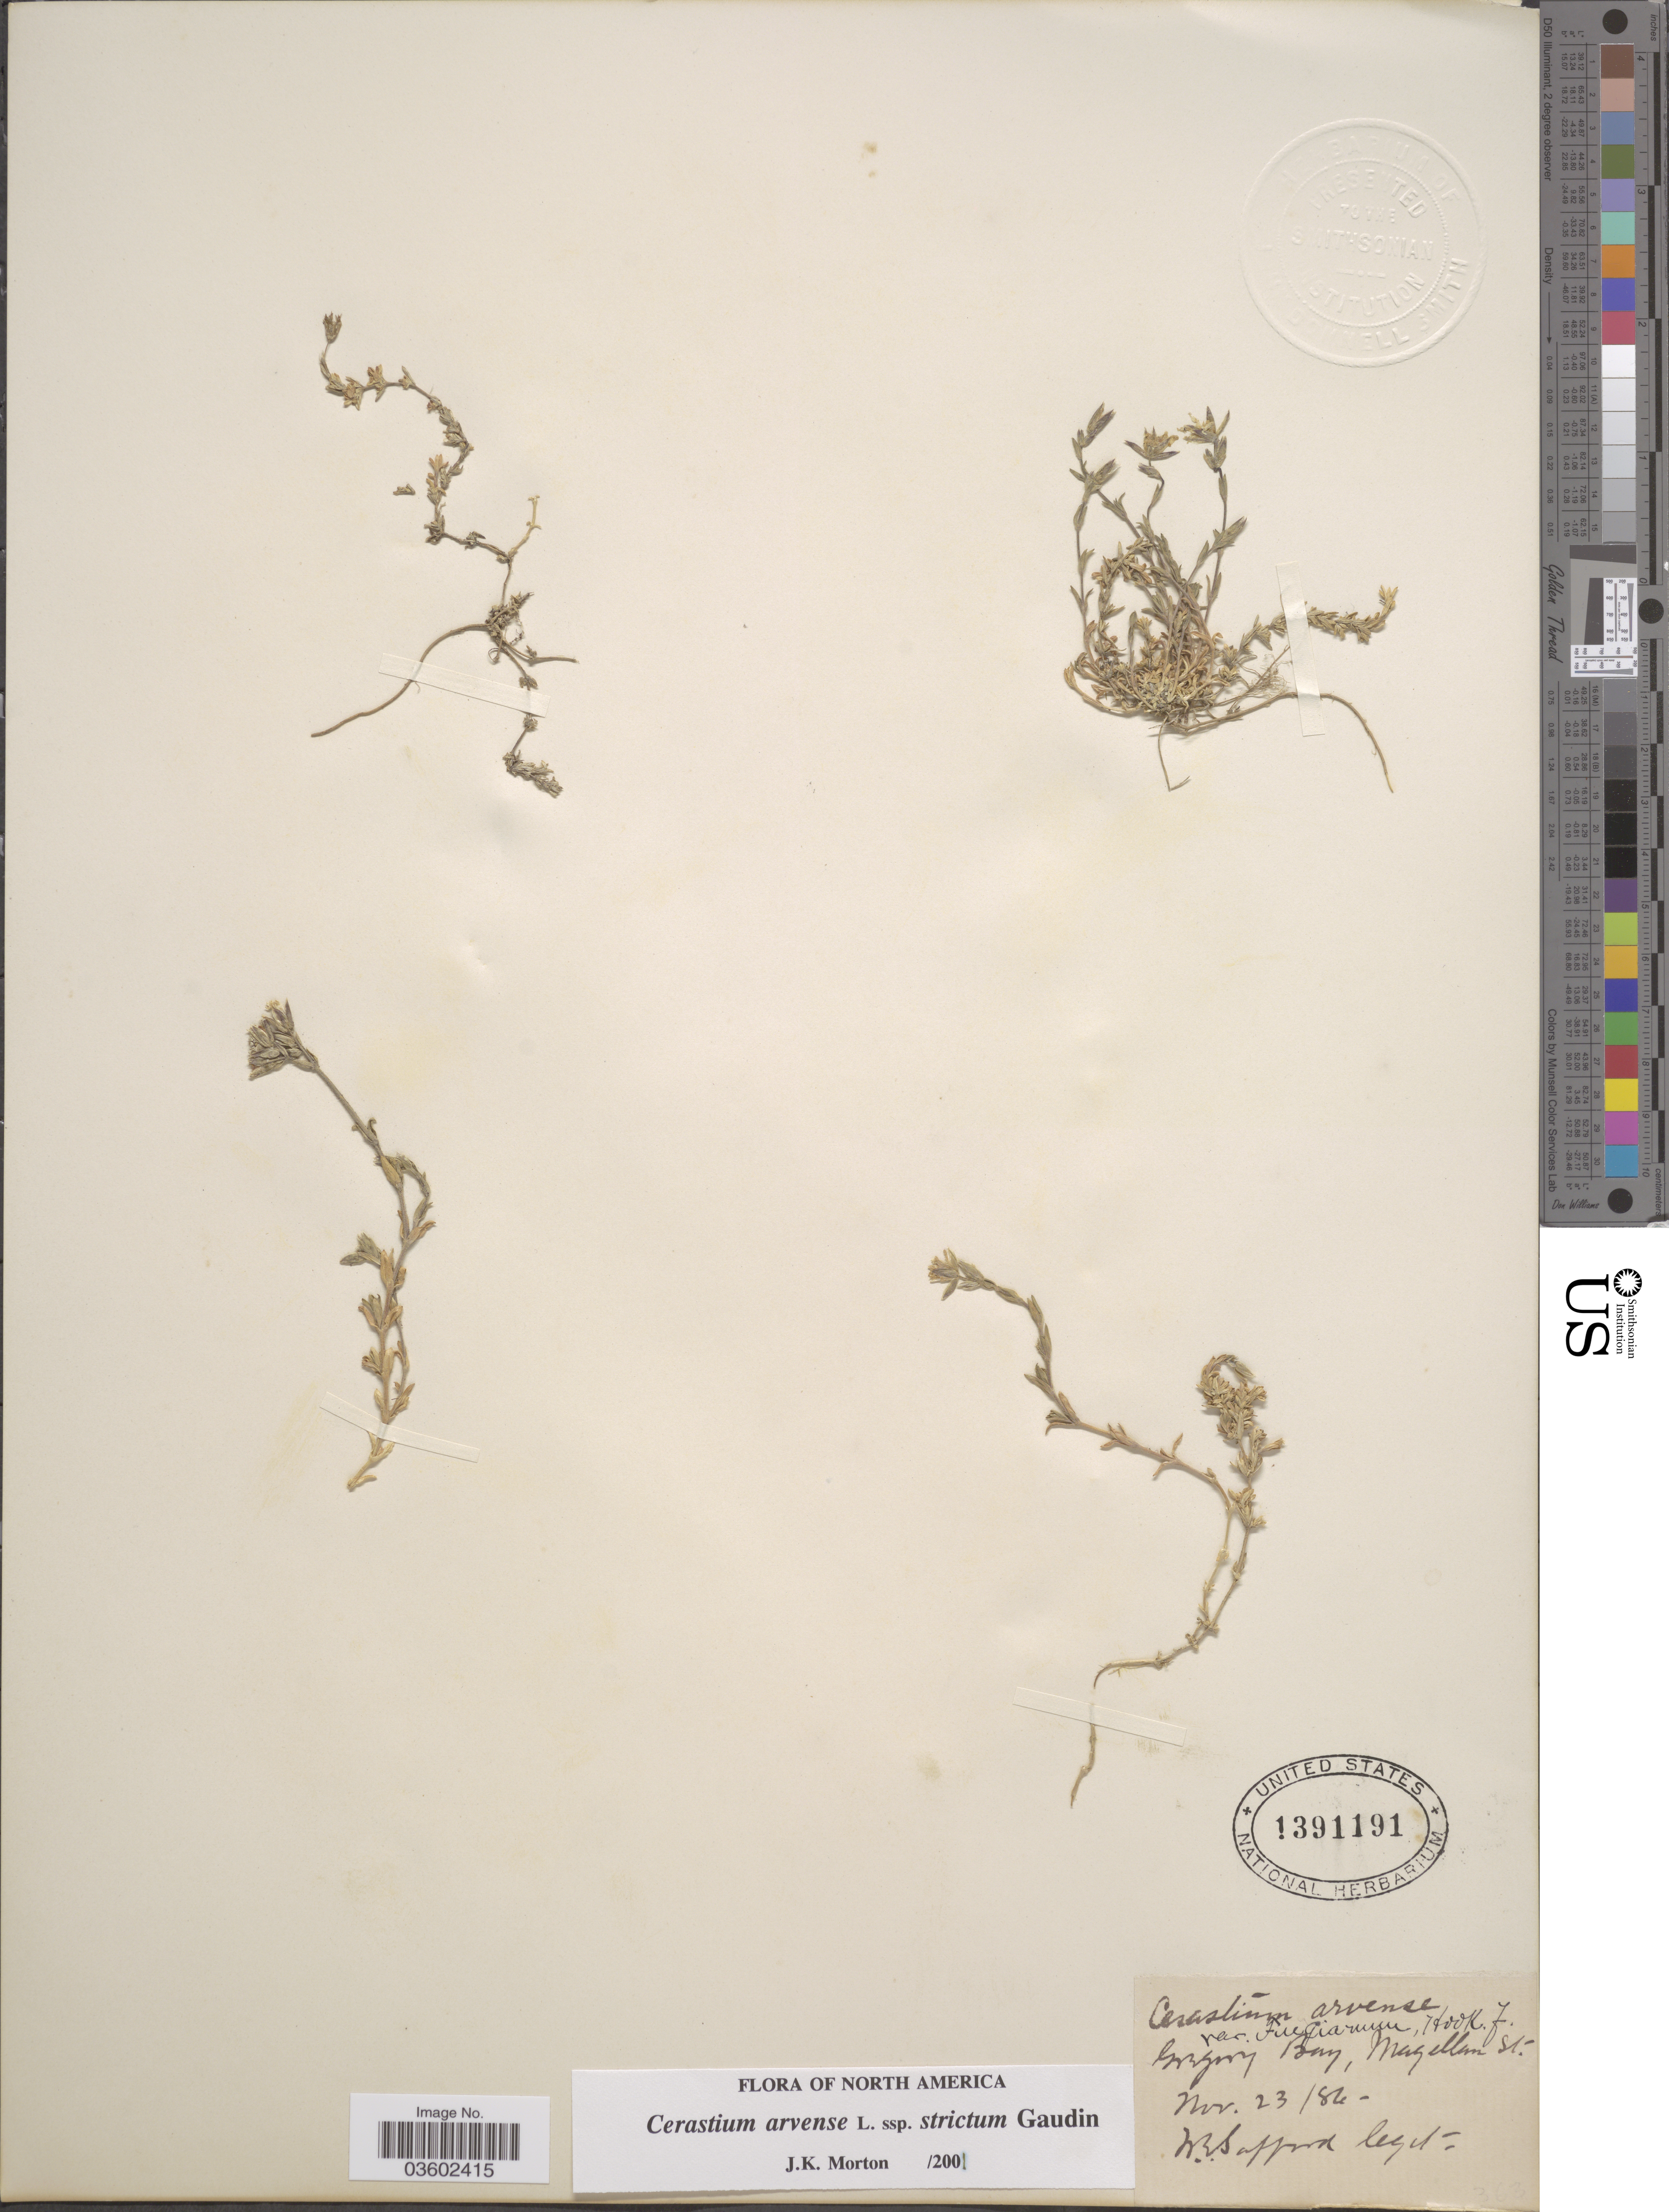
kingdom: Plantae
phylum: Tracheophyta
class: Magnoliopsida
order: Caryophyllales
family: Caryophyllaceae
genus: Cerastium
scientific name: Cerastium arvense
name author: L.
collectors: W. E. Safford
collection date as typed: Transcribed d/m/y: 23/11/86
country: Chile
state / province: Magallanes y de la Antártica Chilena (XII)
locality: Gregory Bay, Magellan St.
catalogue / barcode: US 1391191